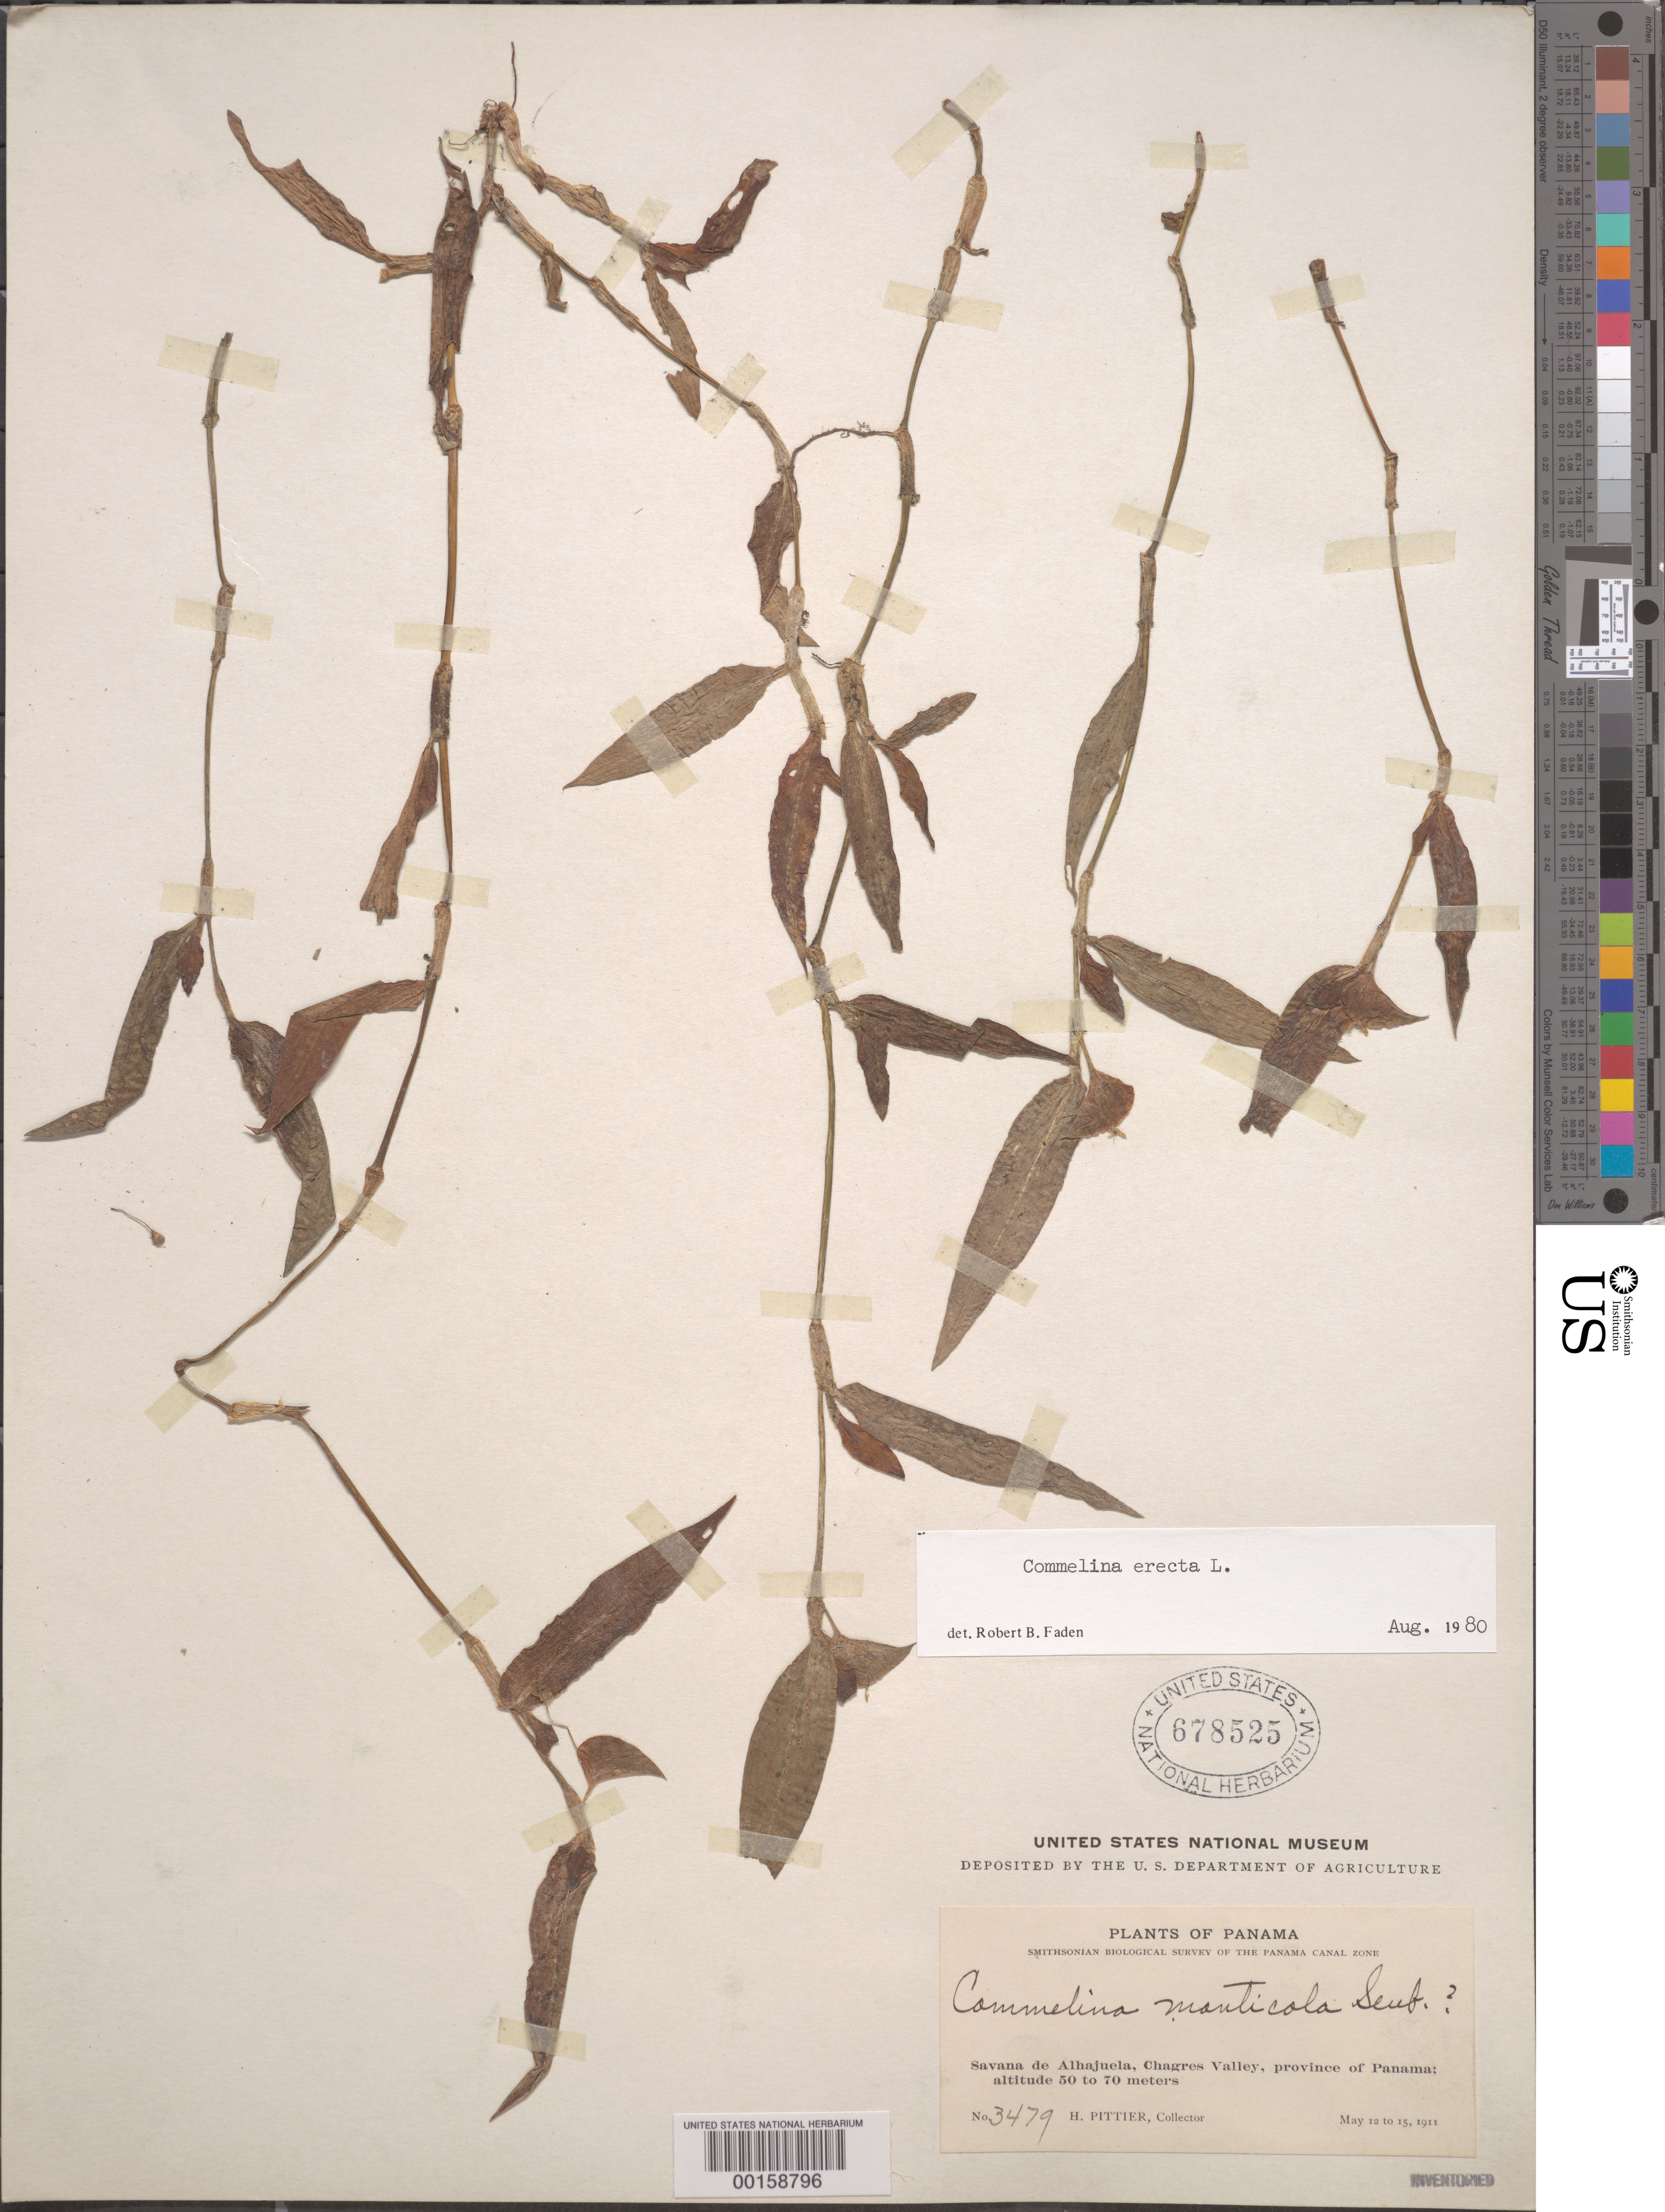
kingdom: Plantae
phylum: Tracheophyta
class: Liliopsida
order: Commelinales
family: Commelinaceae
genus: Commelina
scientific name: Commelina erecta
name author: L.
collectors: H. F. Pittier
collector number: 3479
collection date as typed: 12 May 1911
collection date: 1911-05-12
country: Panama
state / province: Panamá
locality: Sarana de Alhajuela; Chagres Valley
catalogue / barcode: US 678525